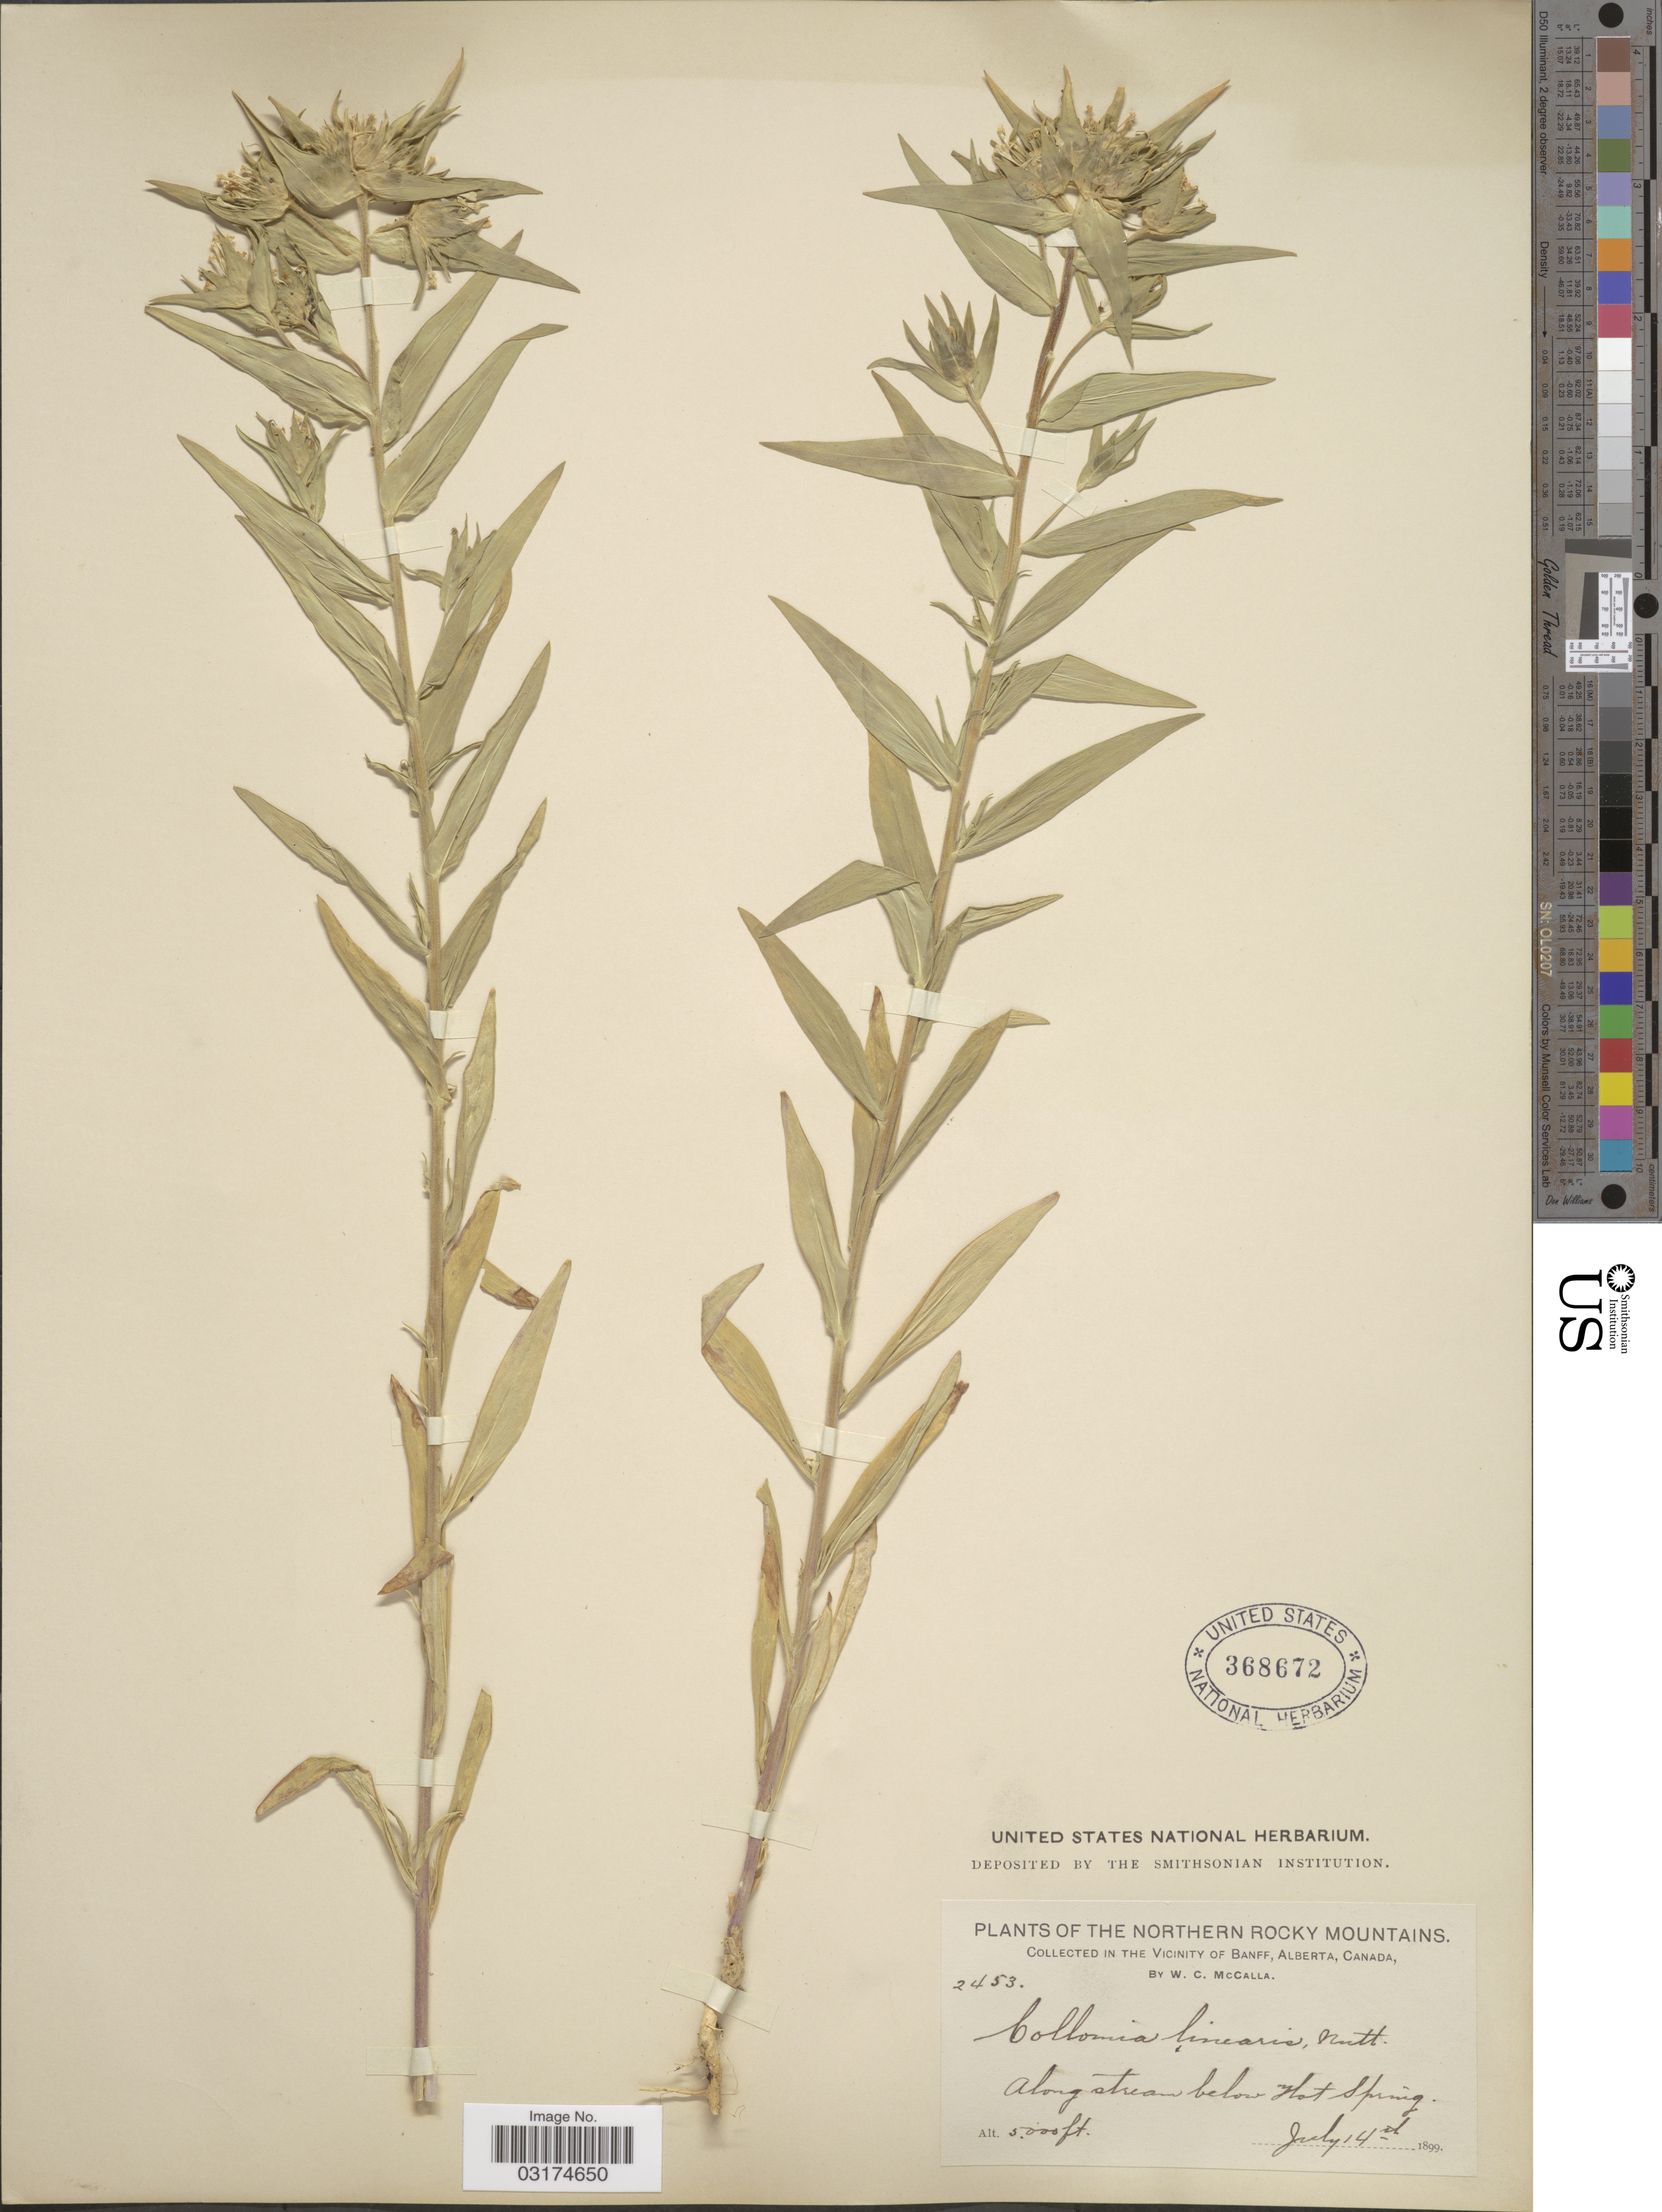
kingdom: Plantae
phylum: Tracheophyta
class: Magnoliopsida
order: Ericales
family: Polemoniaceae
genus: Collomia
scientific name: Collomia linearis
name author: Nutt.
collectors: W. McCalla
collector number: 2453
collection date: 1899-07-14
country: Canada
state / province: Alberta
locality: Northern Rocky Mountains. Along stream below Hot Spring. Vicinity of Banff.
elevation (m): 1524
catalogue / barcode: US 368672